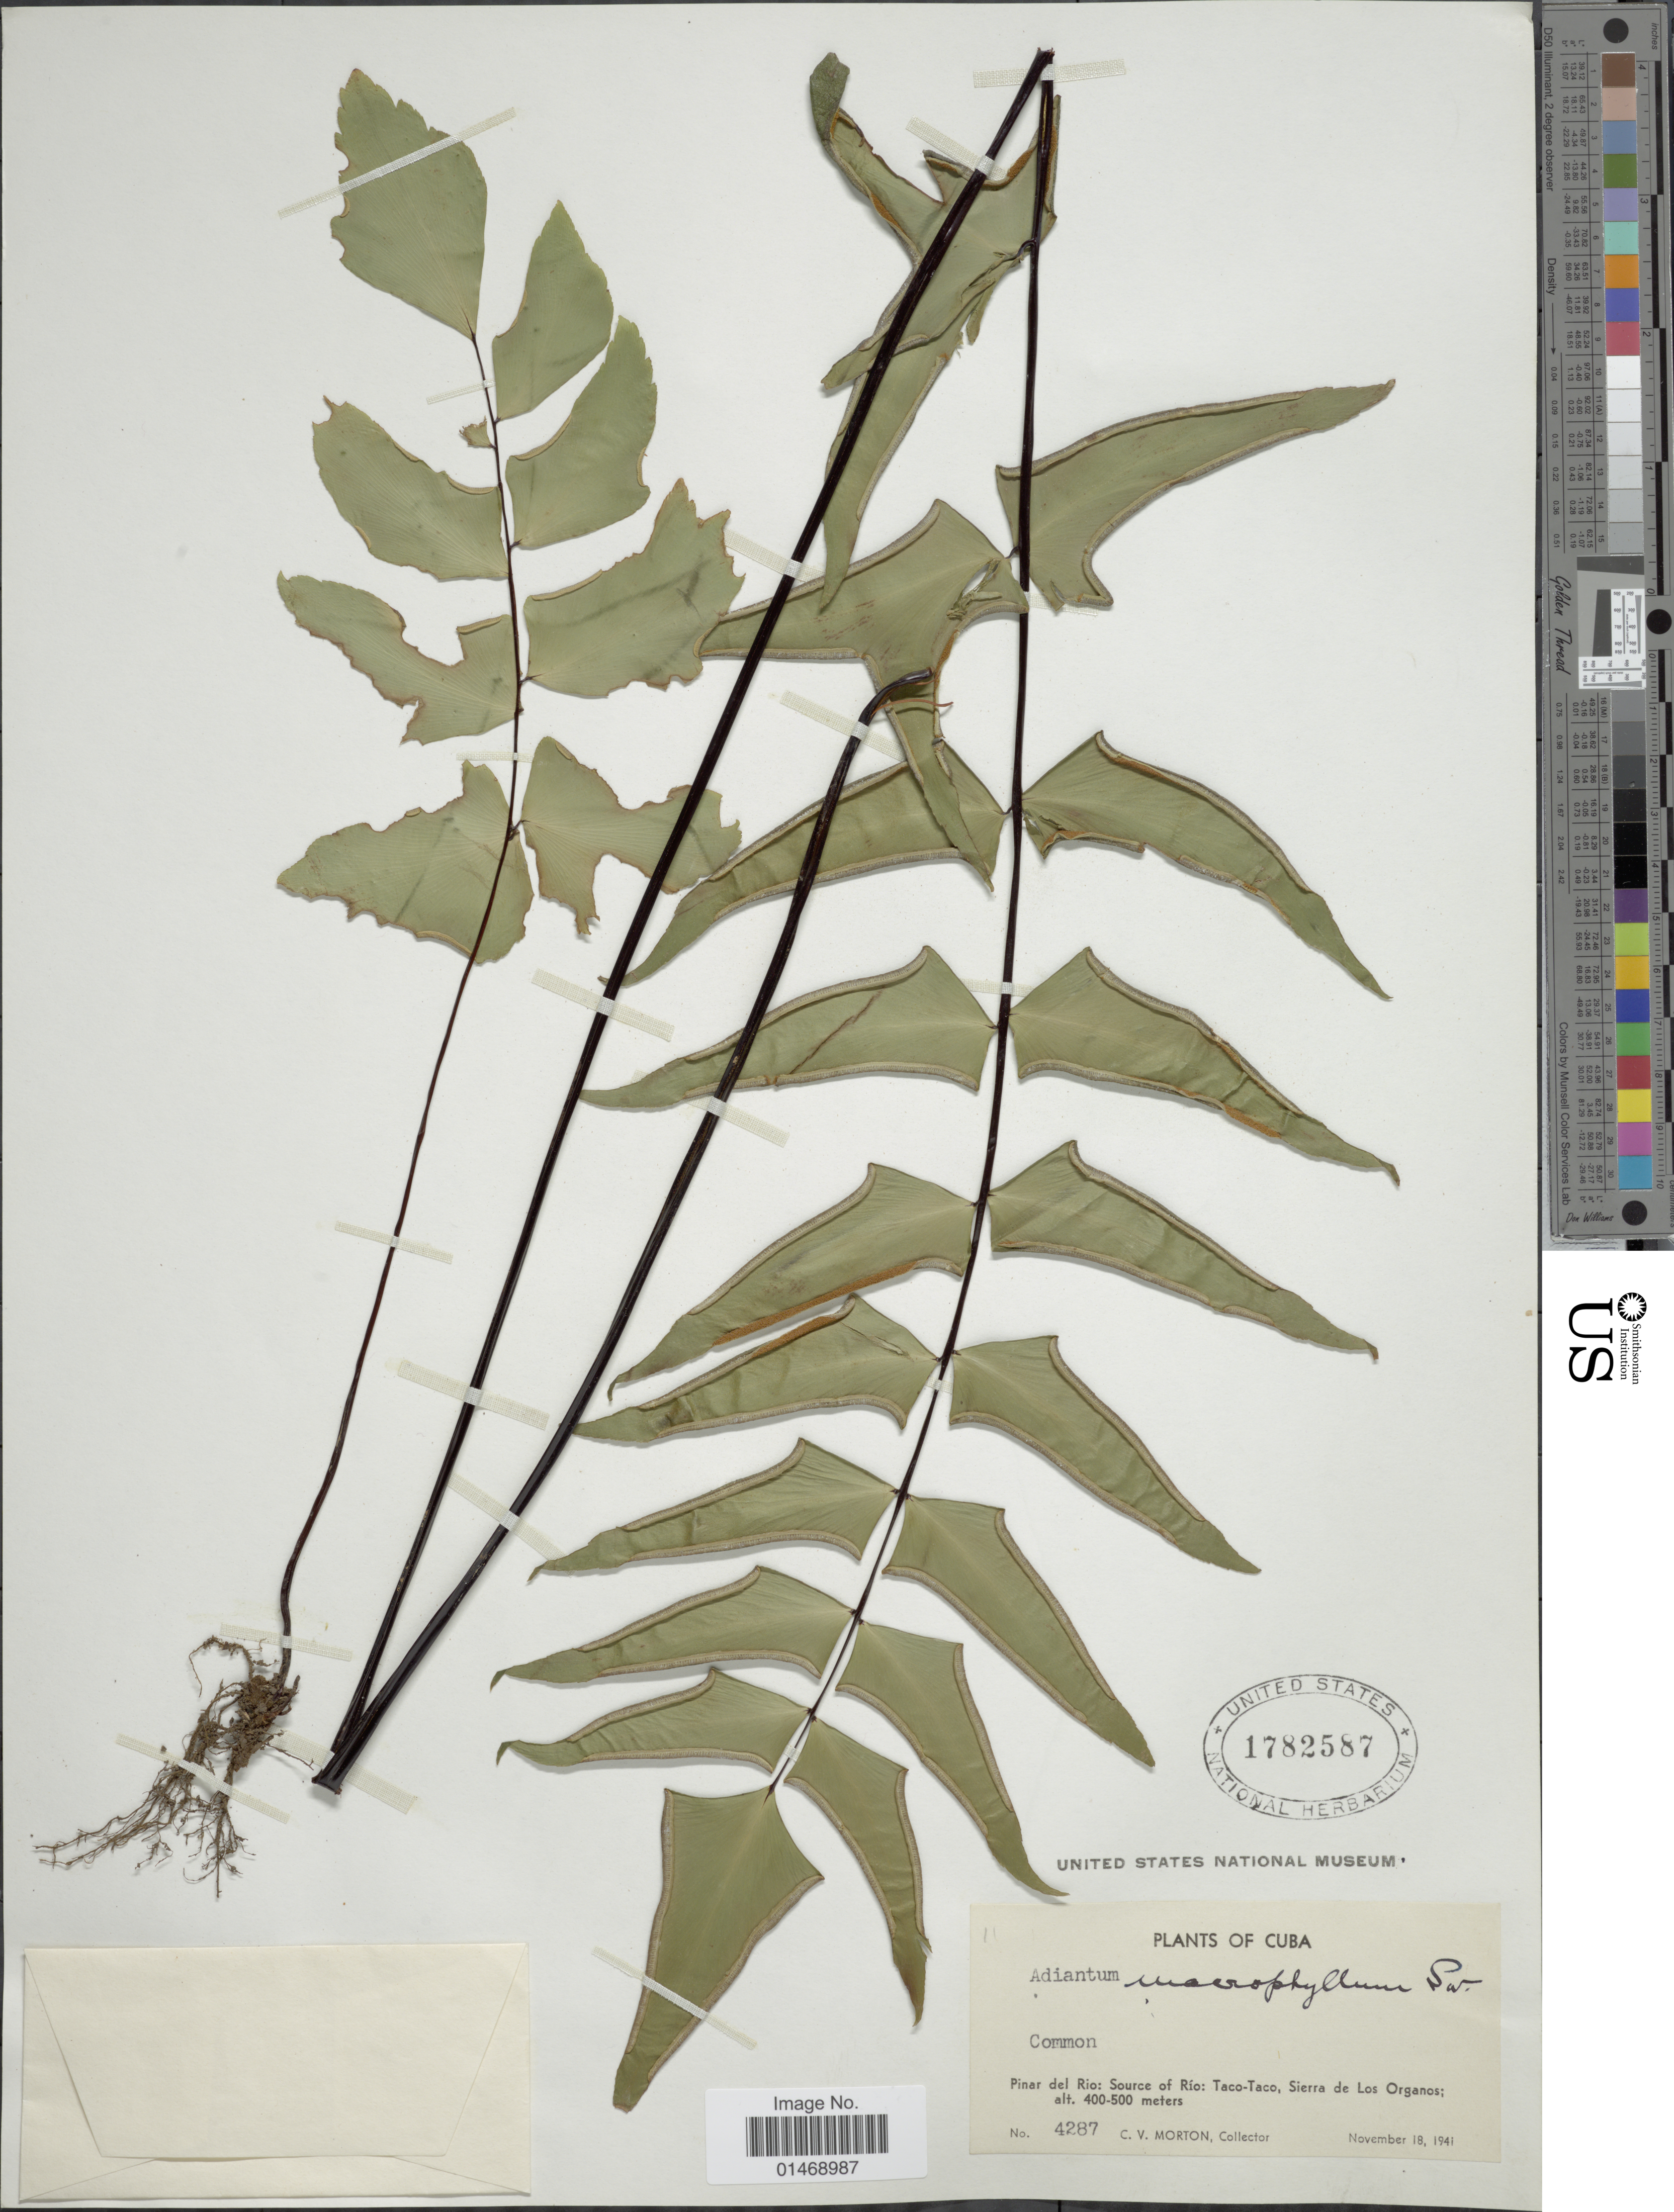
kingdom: Plantae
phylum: Tracheophyta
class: Polypodiopsida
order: Polypodiales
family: Pteridaceae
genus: Adiantum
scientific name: Adiantum macrophyllum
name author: Sw.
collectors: C. V. Morton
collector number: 4287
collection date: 1941-11-18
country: Cuba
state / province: Pinar del Río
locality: Source of Río: Taco-Taco, Sierra de Los Organos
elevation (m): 400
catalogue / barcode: US 1782587